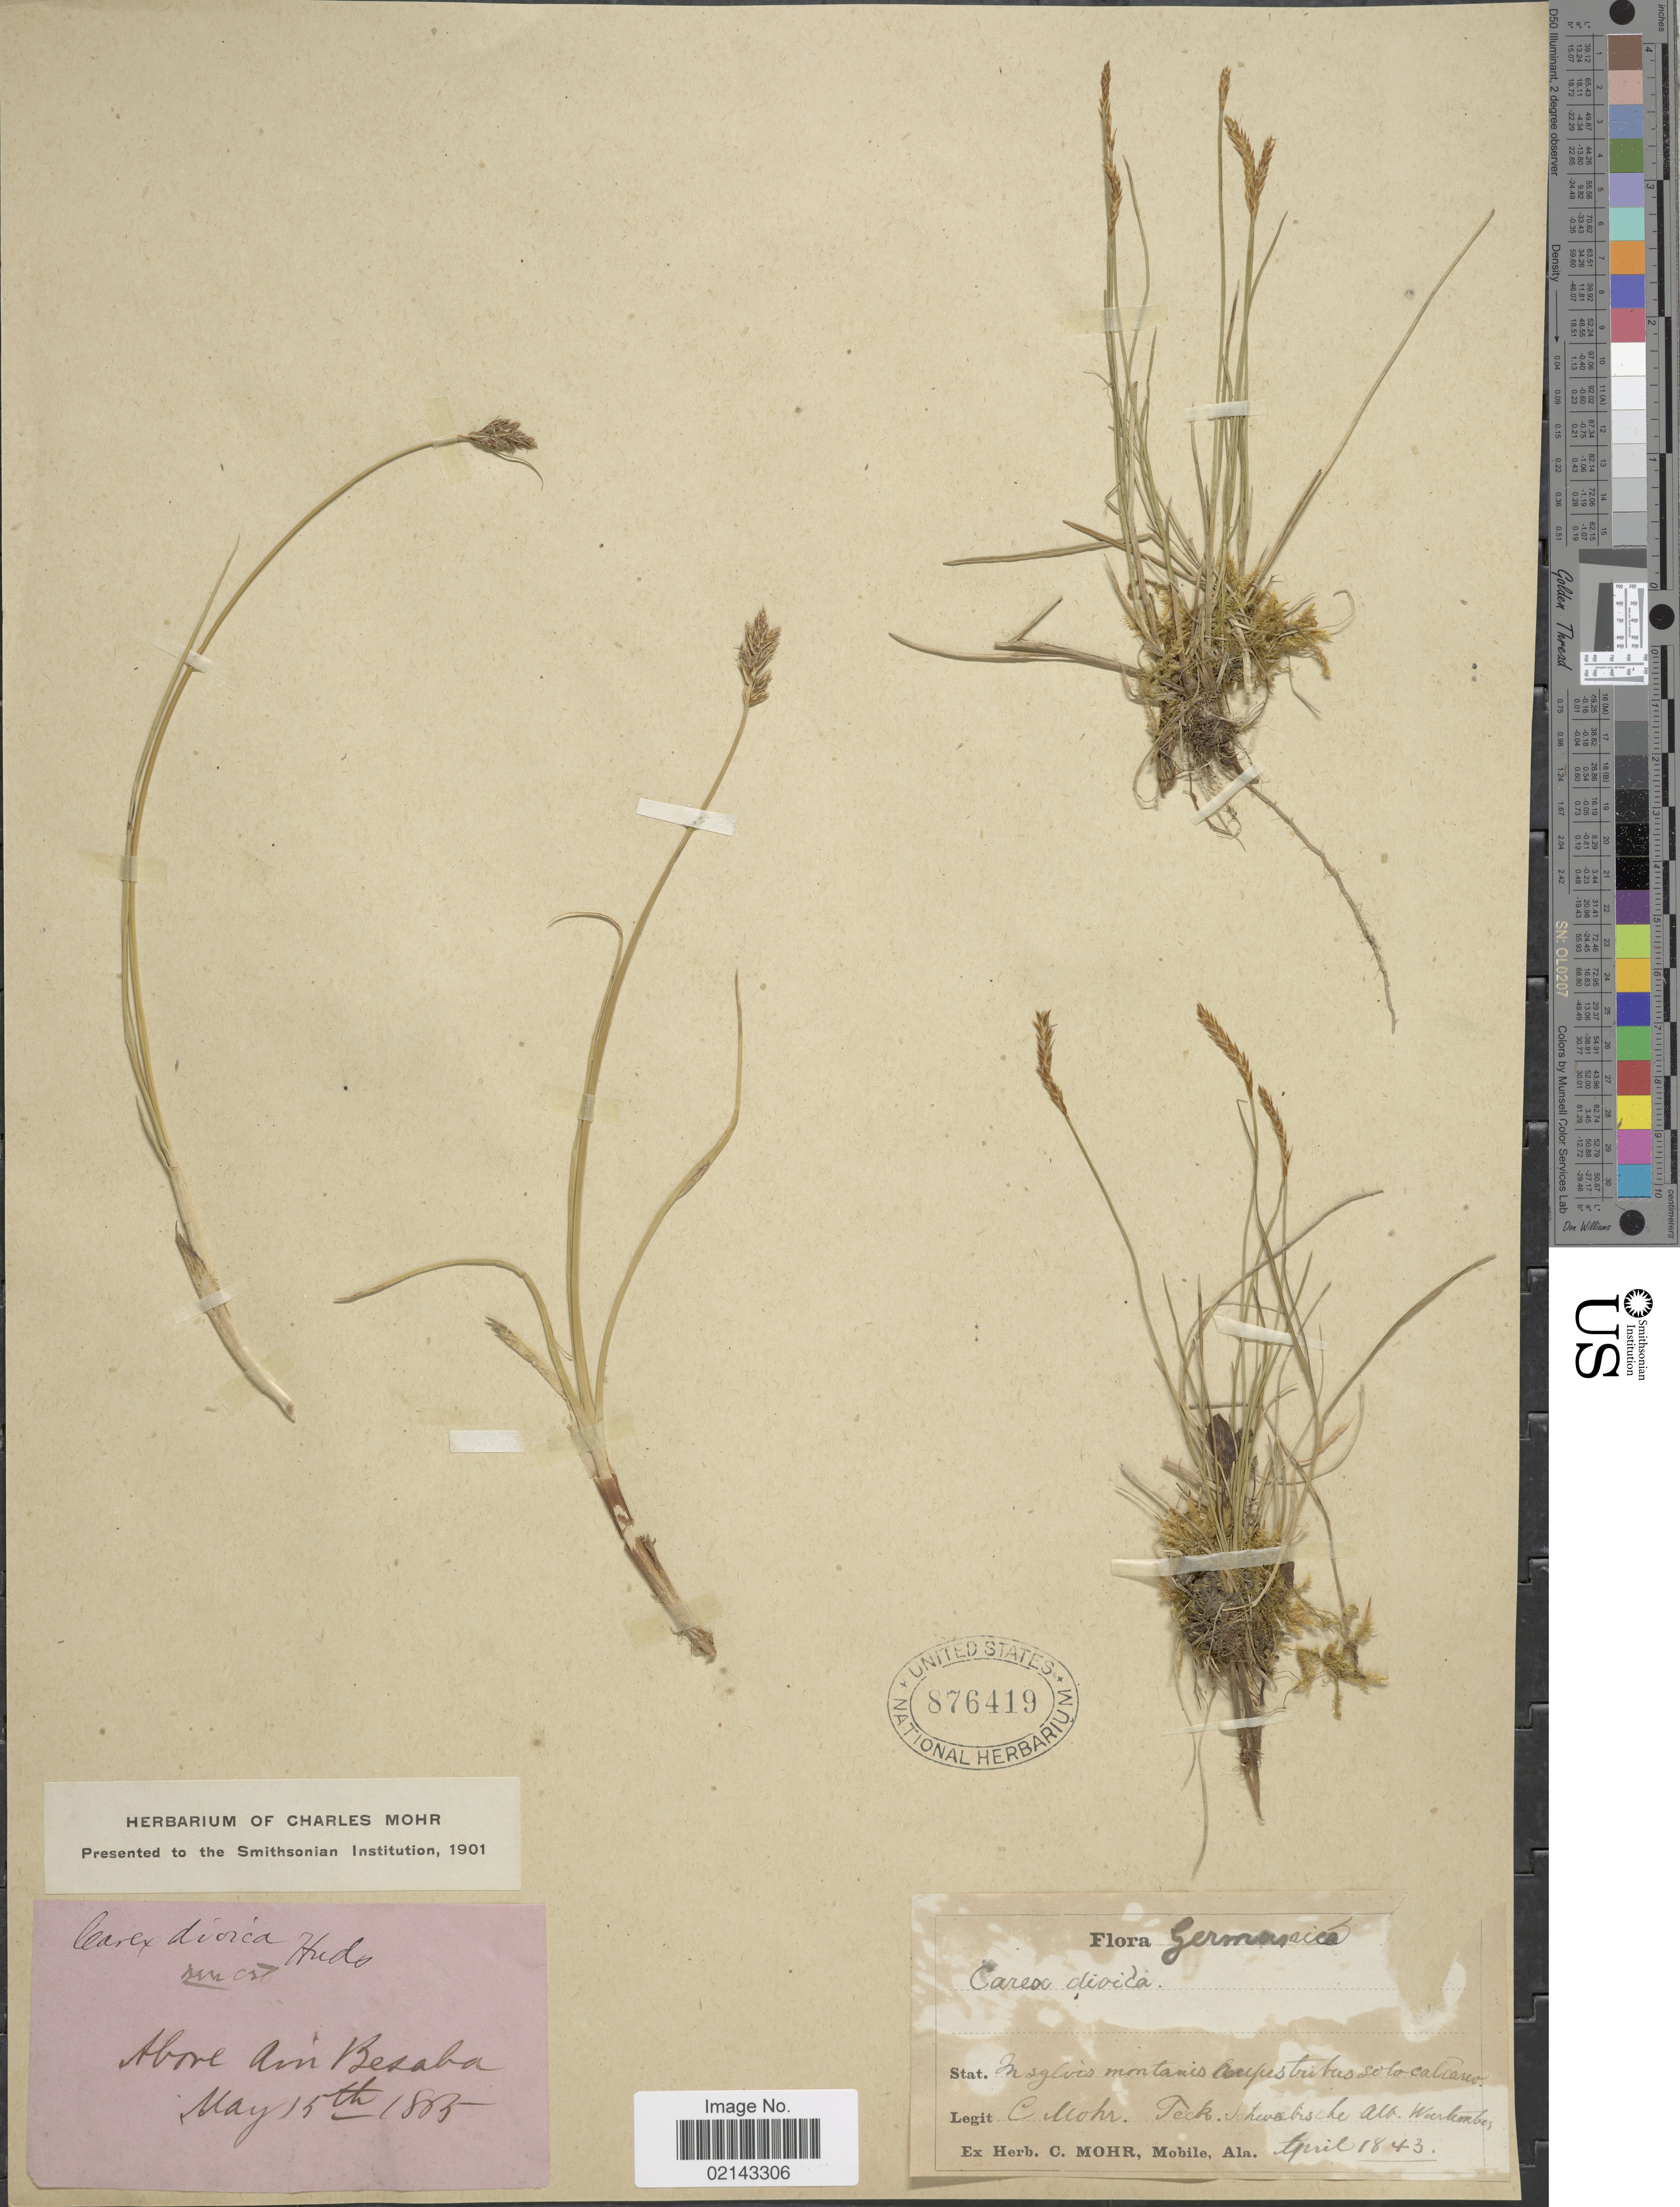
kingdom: Plantae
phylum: Tracheophyta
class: Liliopsida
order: Poales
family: Cyperaceae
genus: Carex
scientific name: Carex dioica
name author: L.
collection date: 1805-05-15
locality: Above Ain Besaba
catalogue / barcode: US 876419-2